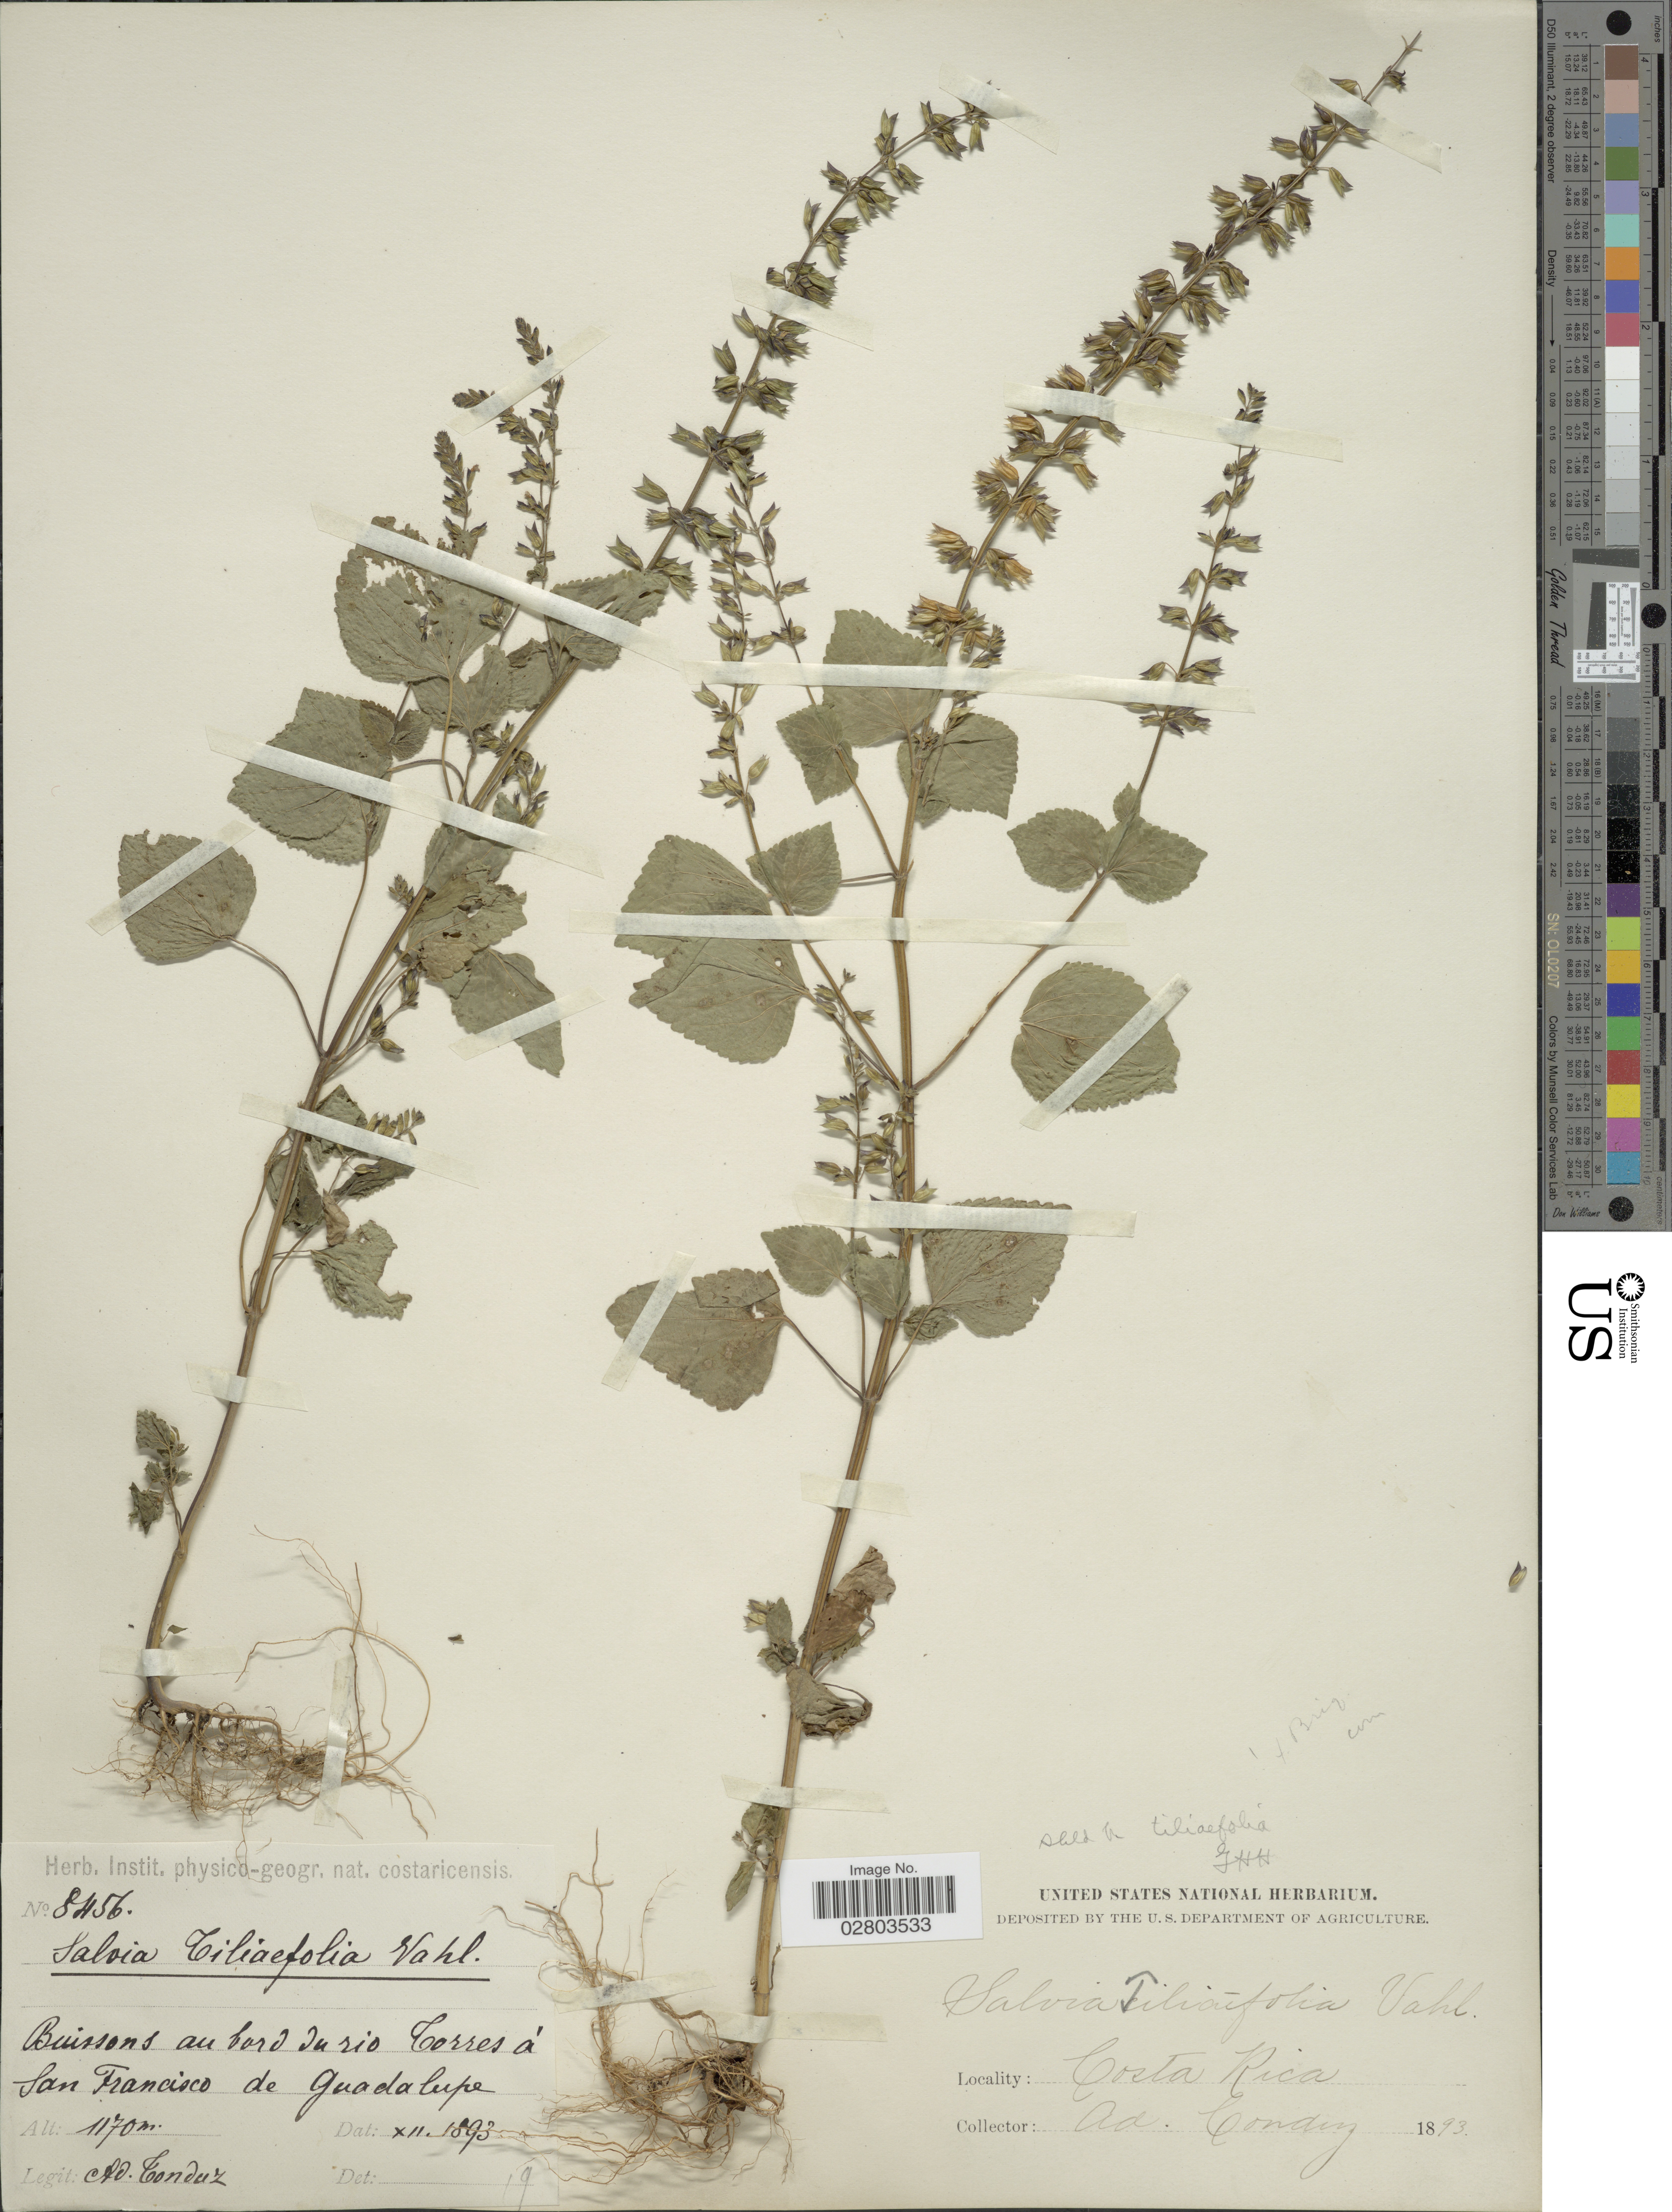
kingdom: Plantae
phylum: Tracheophyta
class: Magnoliopsida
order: Lamiales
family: Lamiaceae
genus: Salvia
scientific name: Salvia tiliifolia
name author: Vahl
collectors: A. Tonduz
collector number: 8456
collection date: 1893-12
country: Costa Rica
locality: Buissons au bord du rio Torres á San Francisco de Guadalupe.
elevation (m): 1170